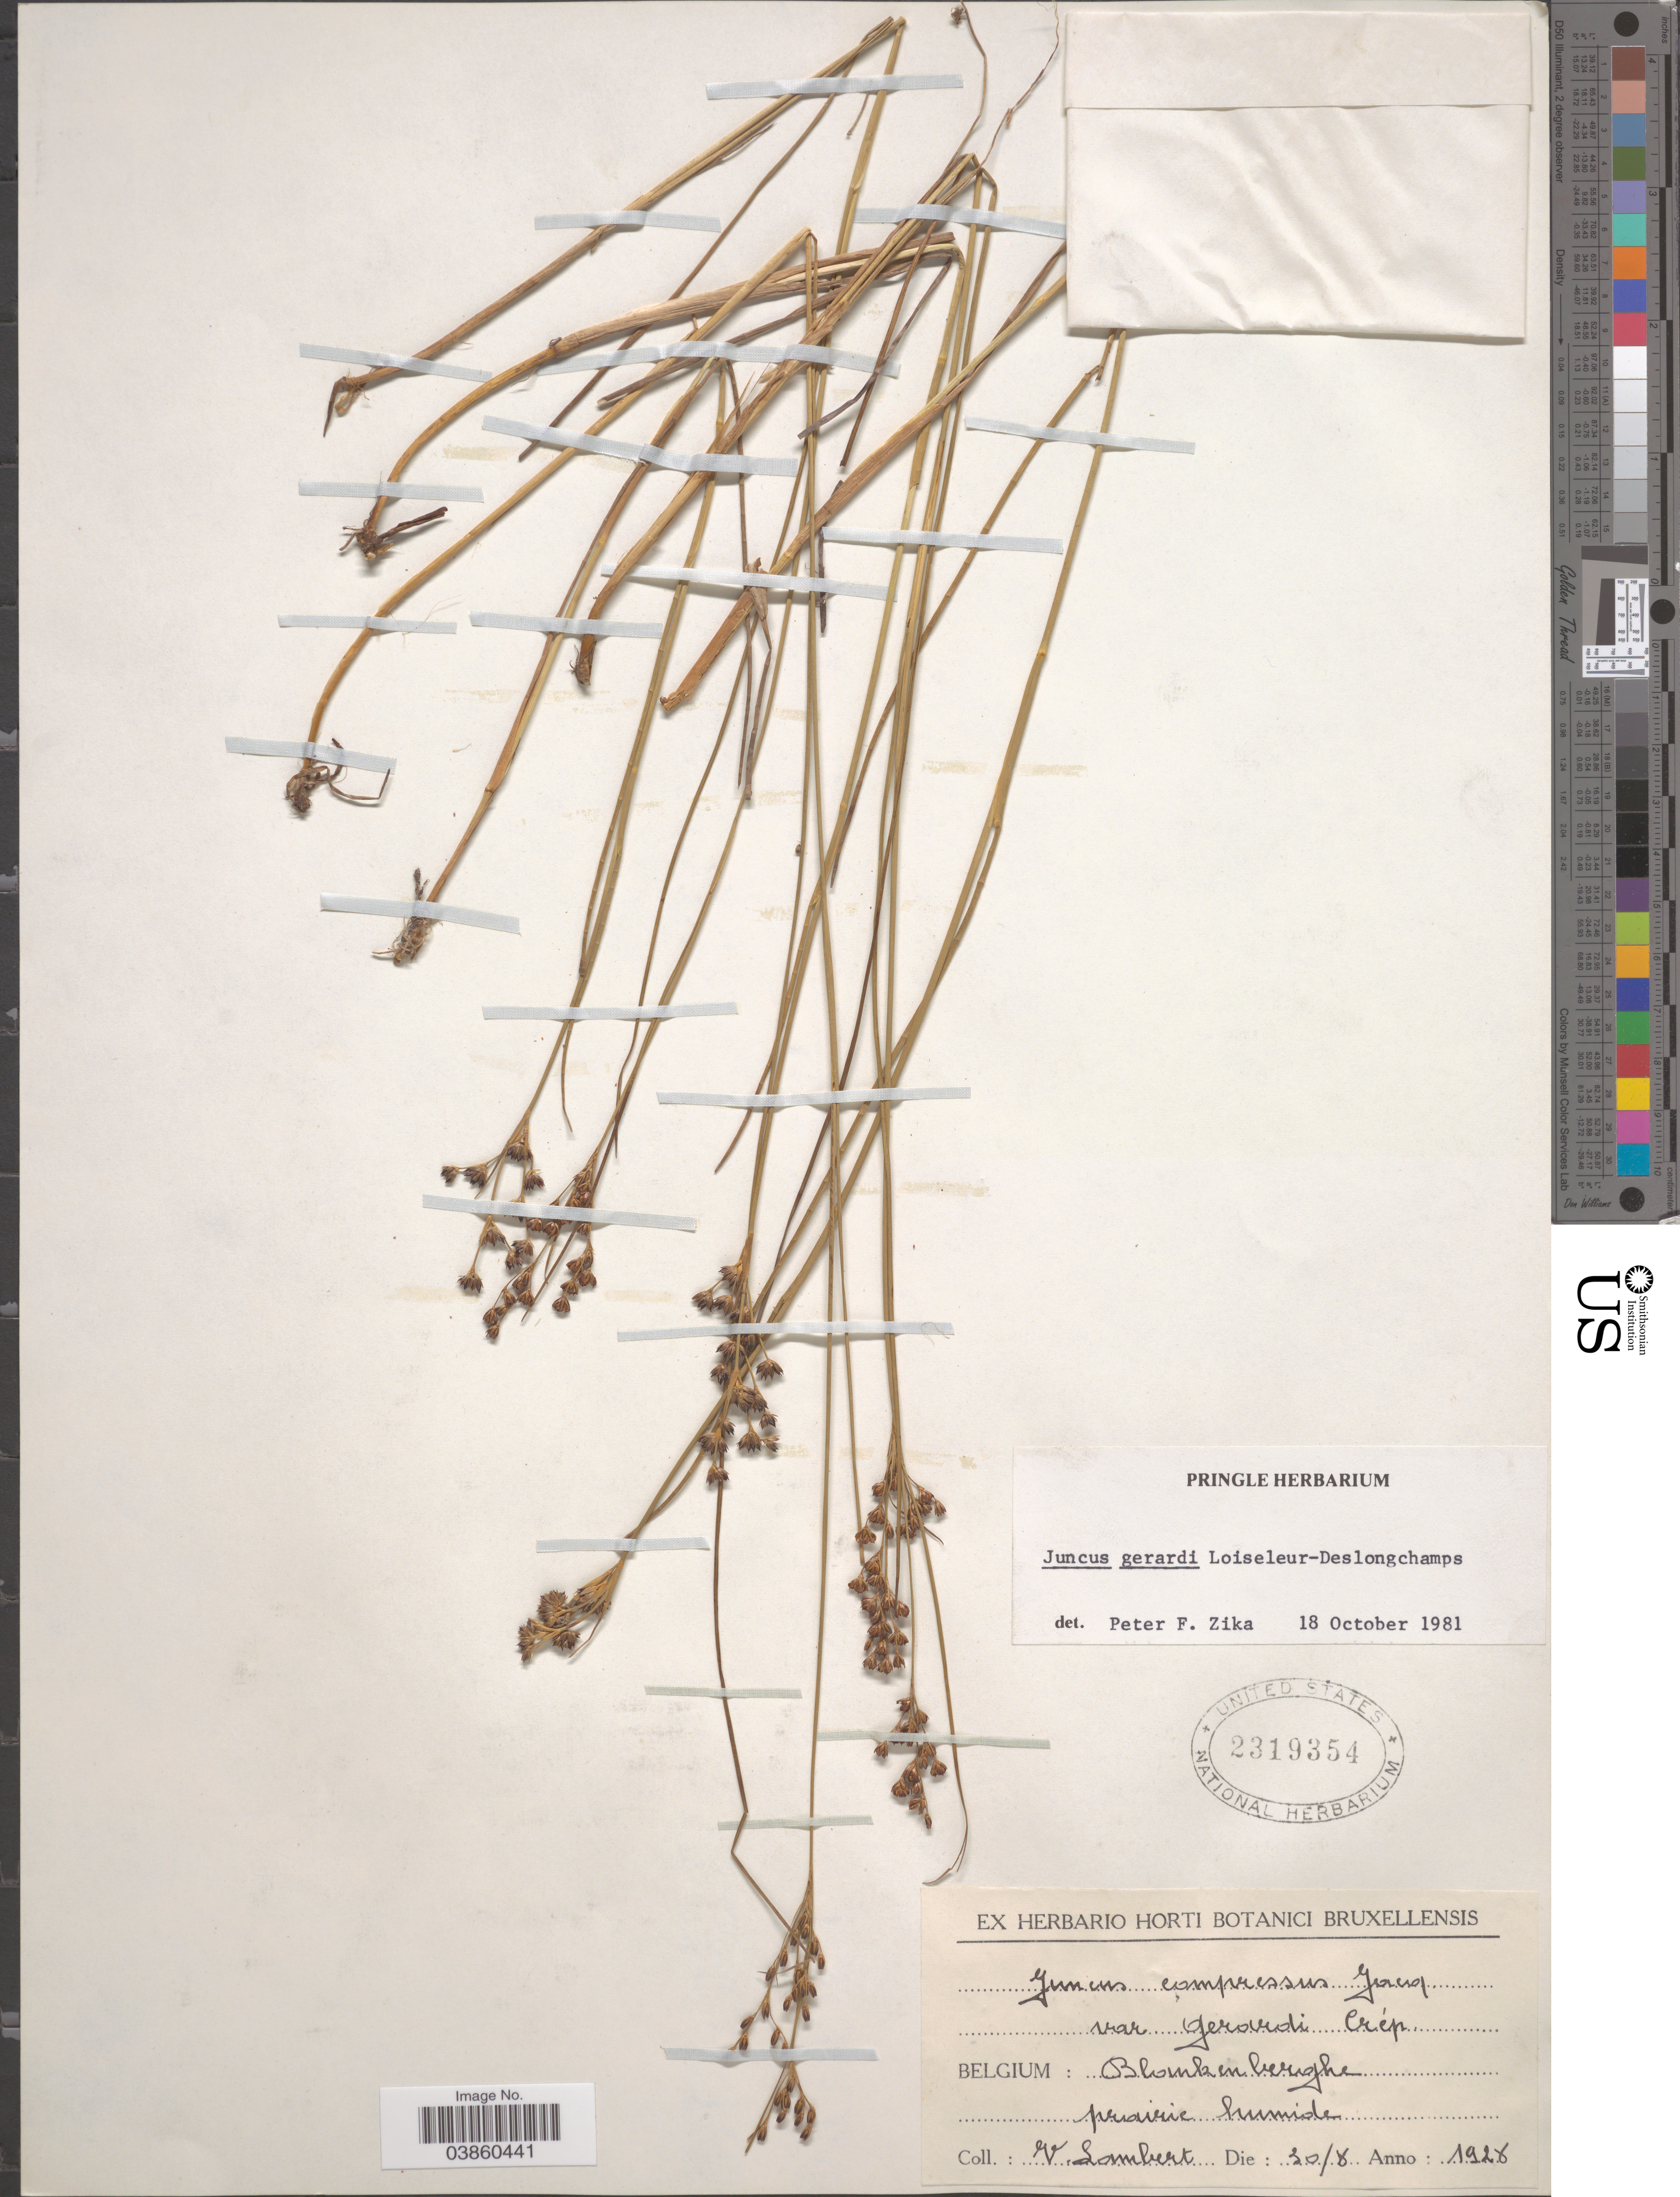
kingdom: Plantae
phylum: Tracheophyta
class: Liliopsida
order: Poales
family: Juncaceae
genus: Juncus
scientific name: Juncus gerardi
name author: Loisel.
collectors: V. Lombert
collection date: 1928-08-30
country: Belgium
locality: Blankenberghe, prairie humide.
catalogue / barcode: US 2319354